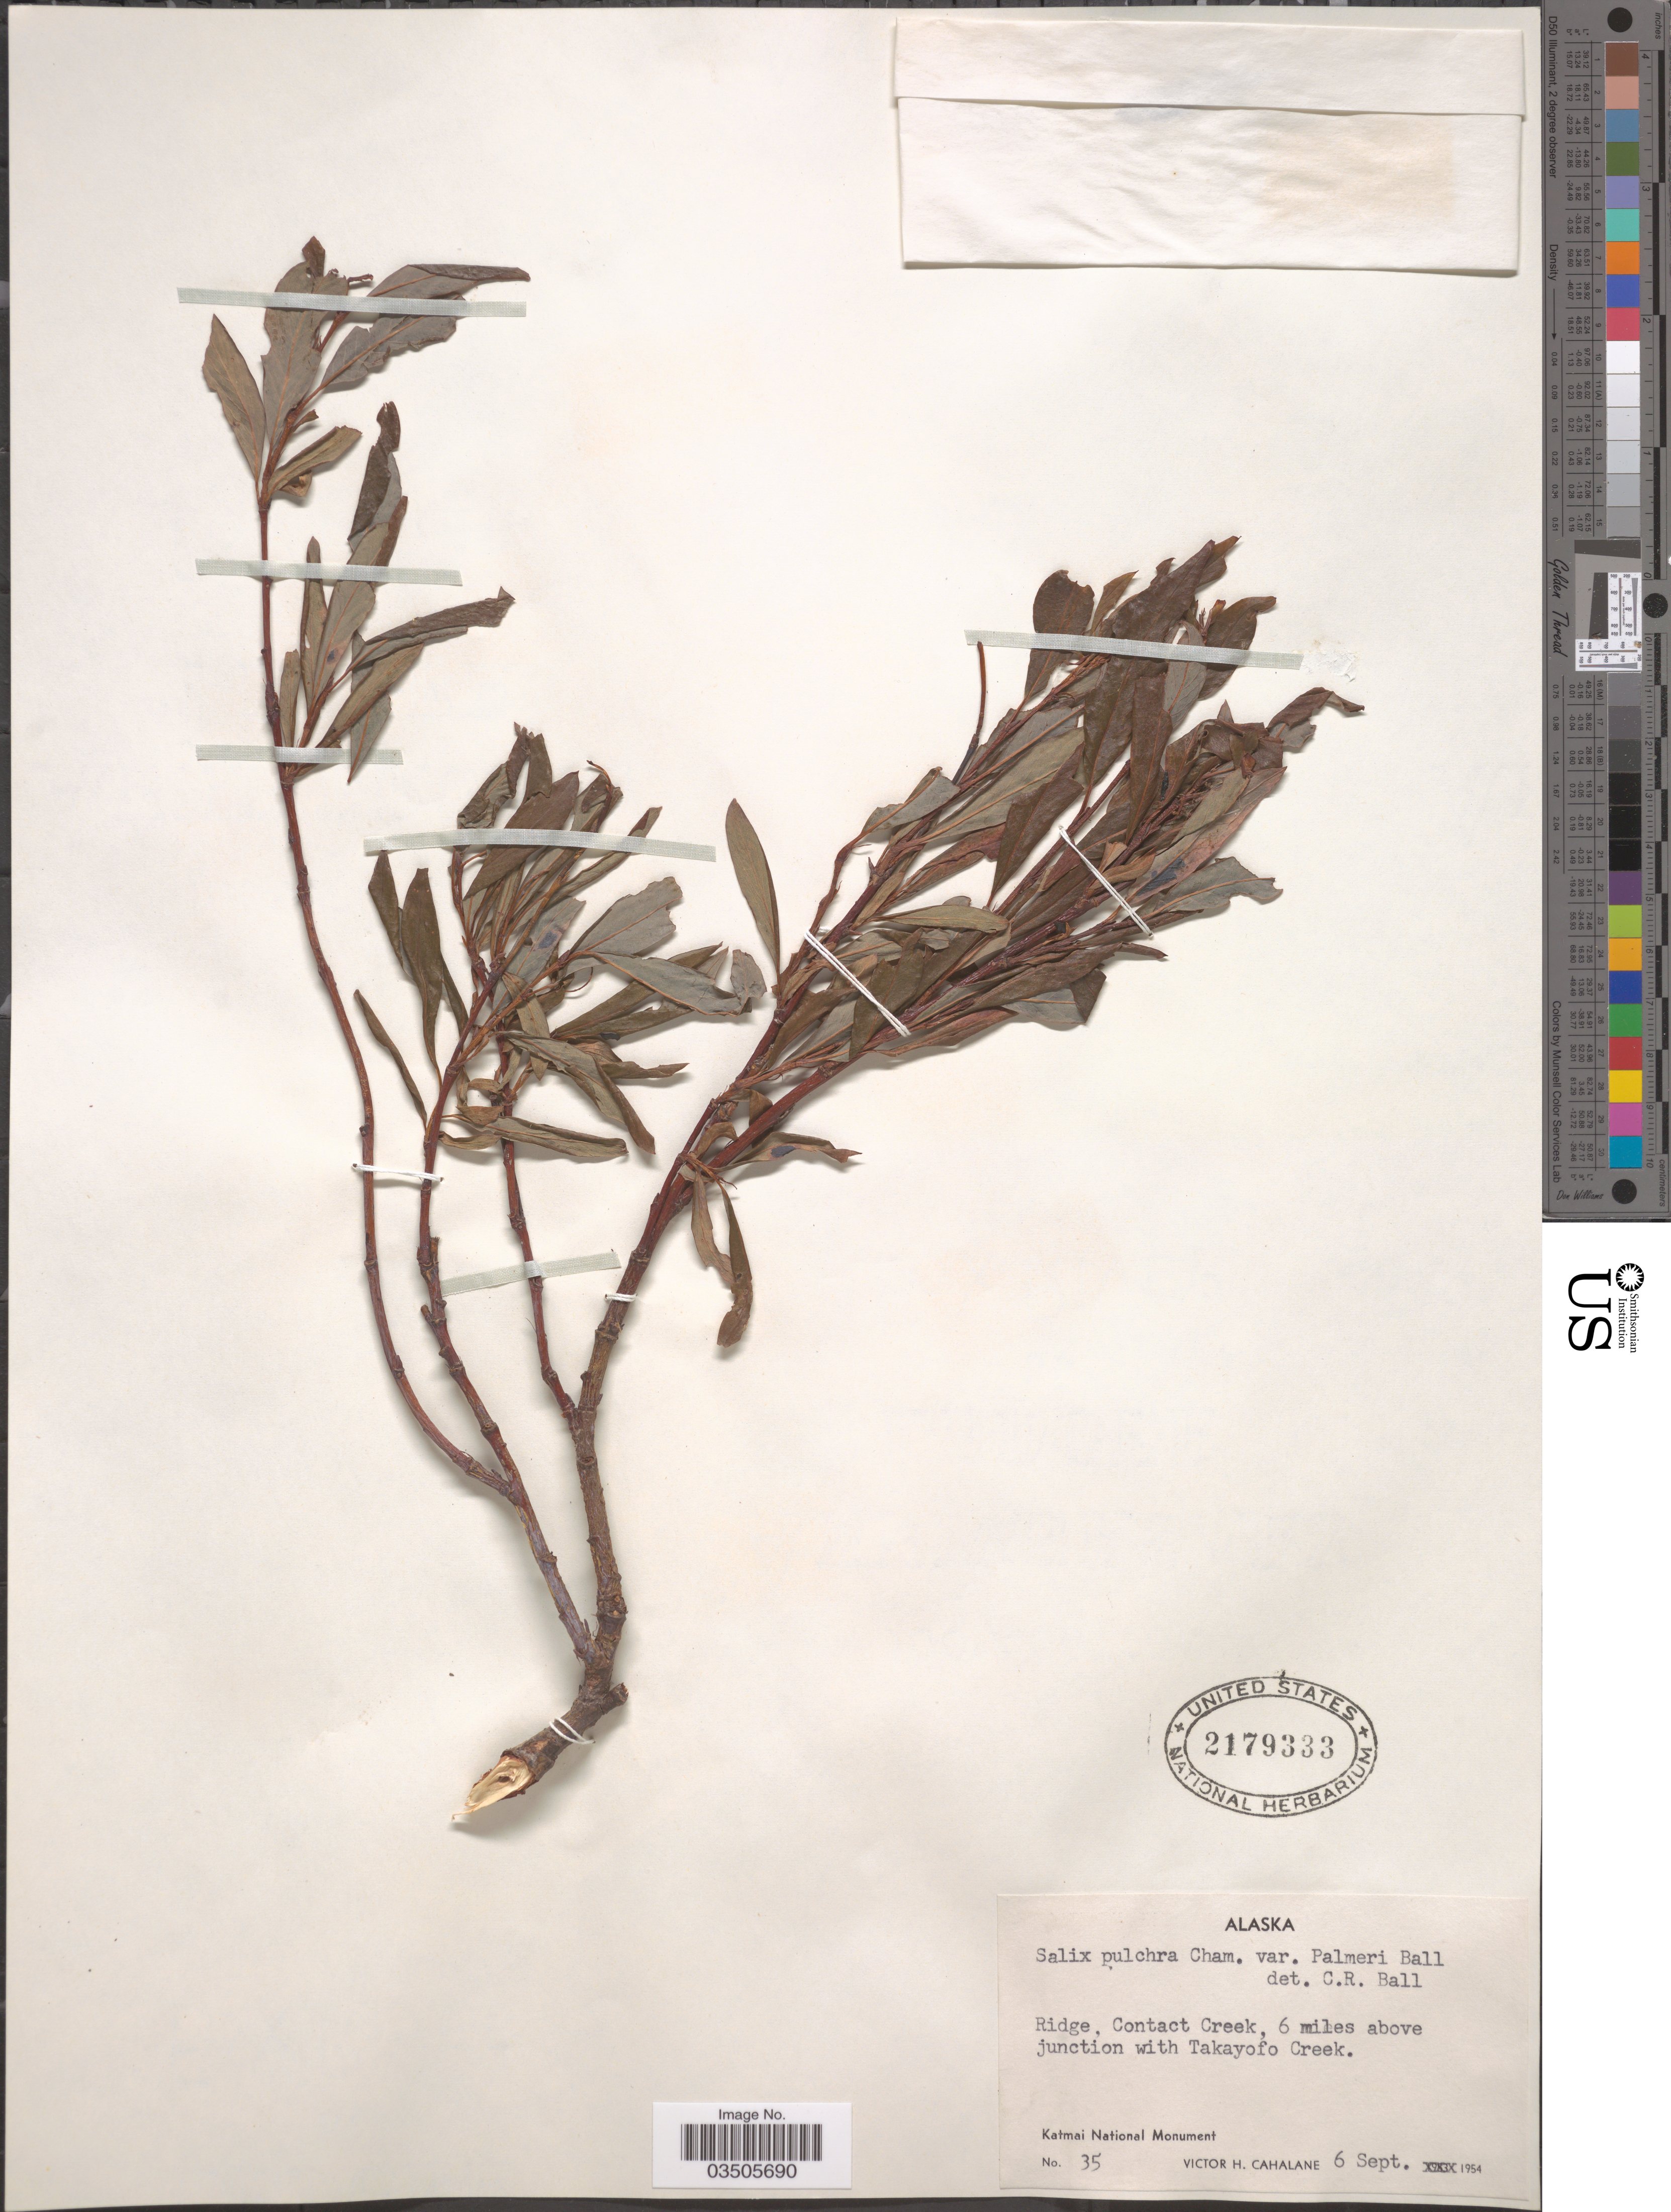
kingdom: Plantae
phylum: Tracheophyta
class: Magnoliopsida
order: Malpighiales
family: Salicaceae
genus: Salix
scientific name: Salix pulchra var. palmeri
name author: C.R. Ball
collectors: V. Cahalane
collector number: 35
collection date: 1954-09-06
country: United States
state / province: Alaska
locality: Ridge, Contact Creek, 6 miles above junction with Takayofo Creek. Katmai National Monument.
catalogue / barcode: US 2179333